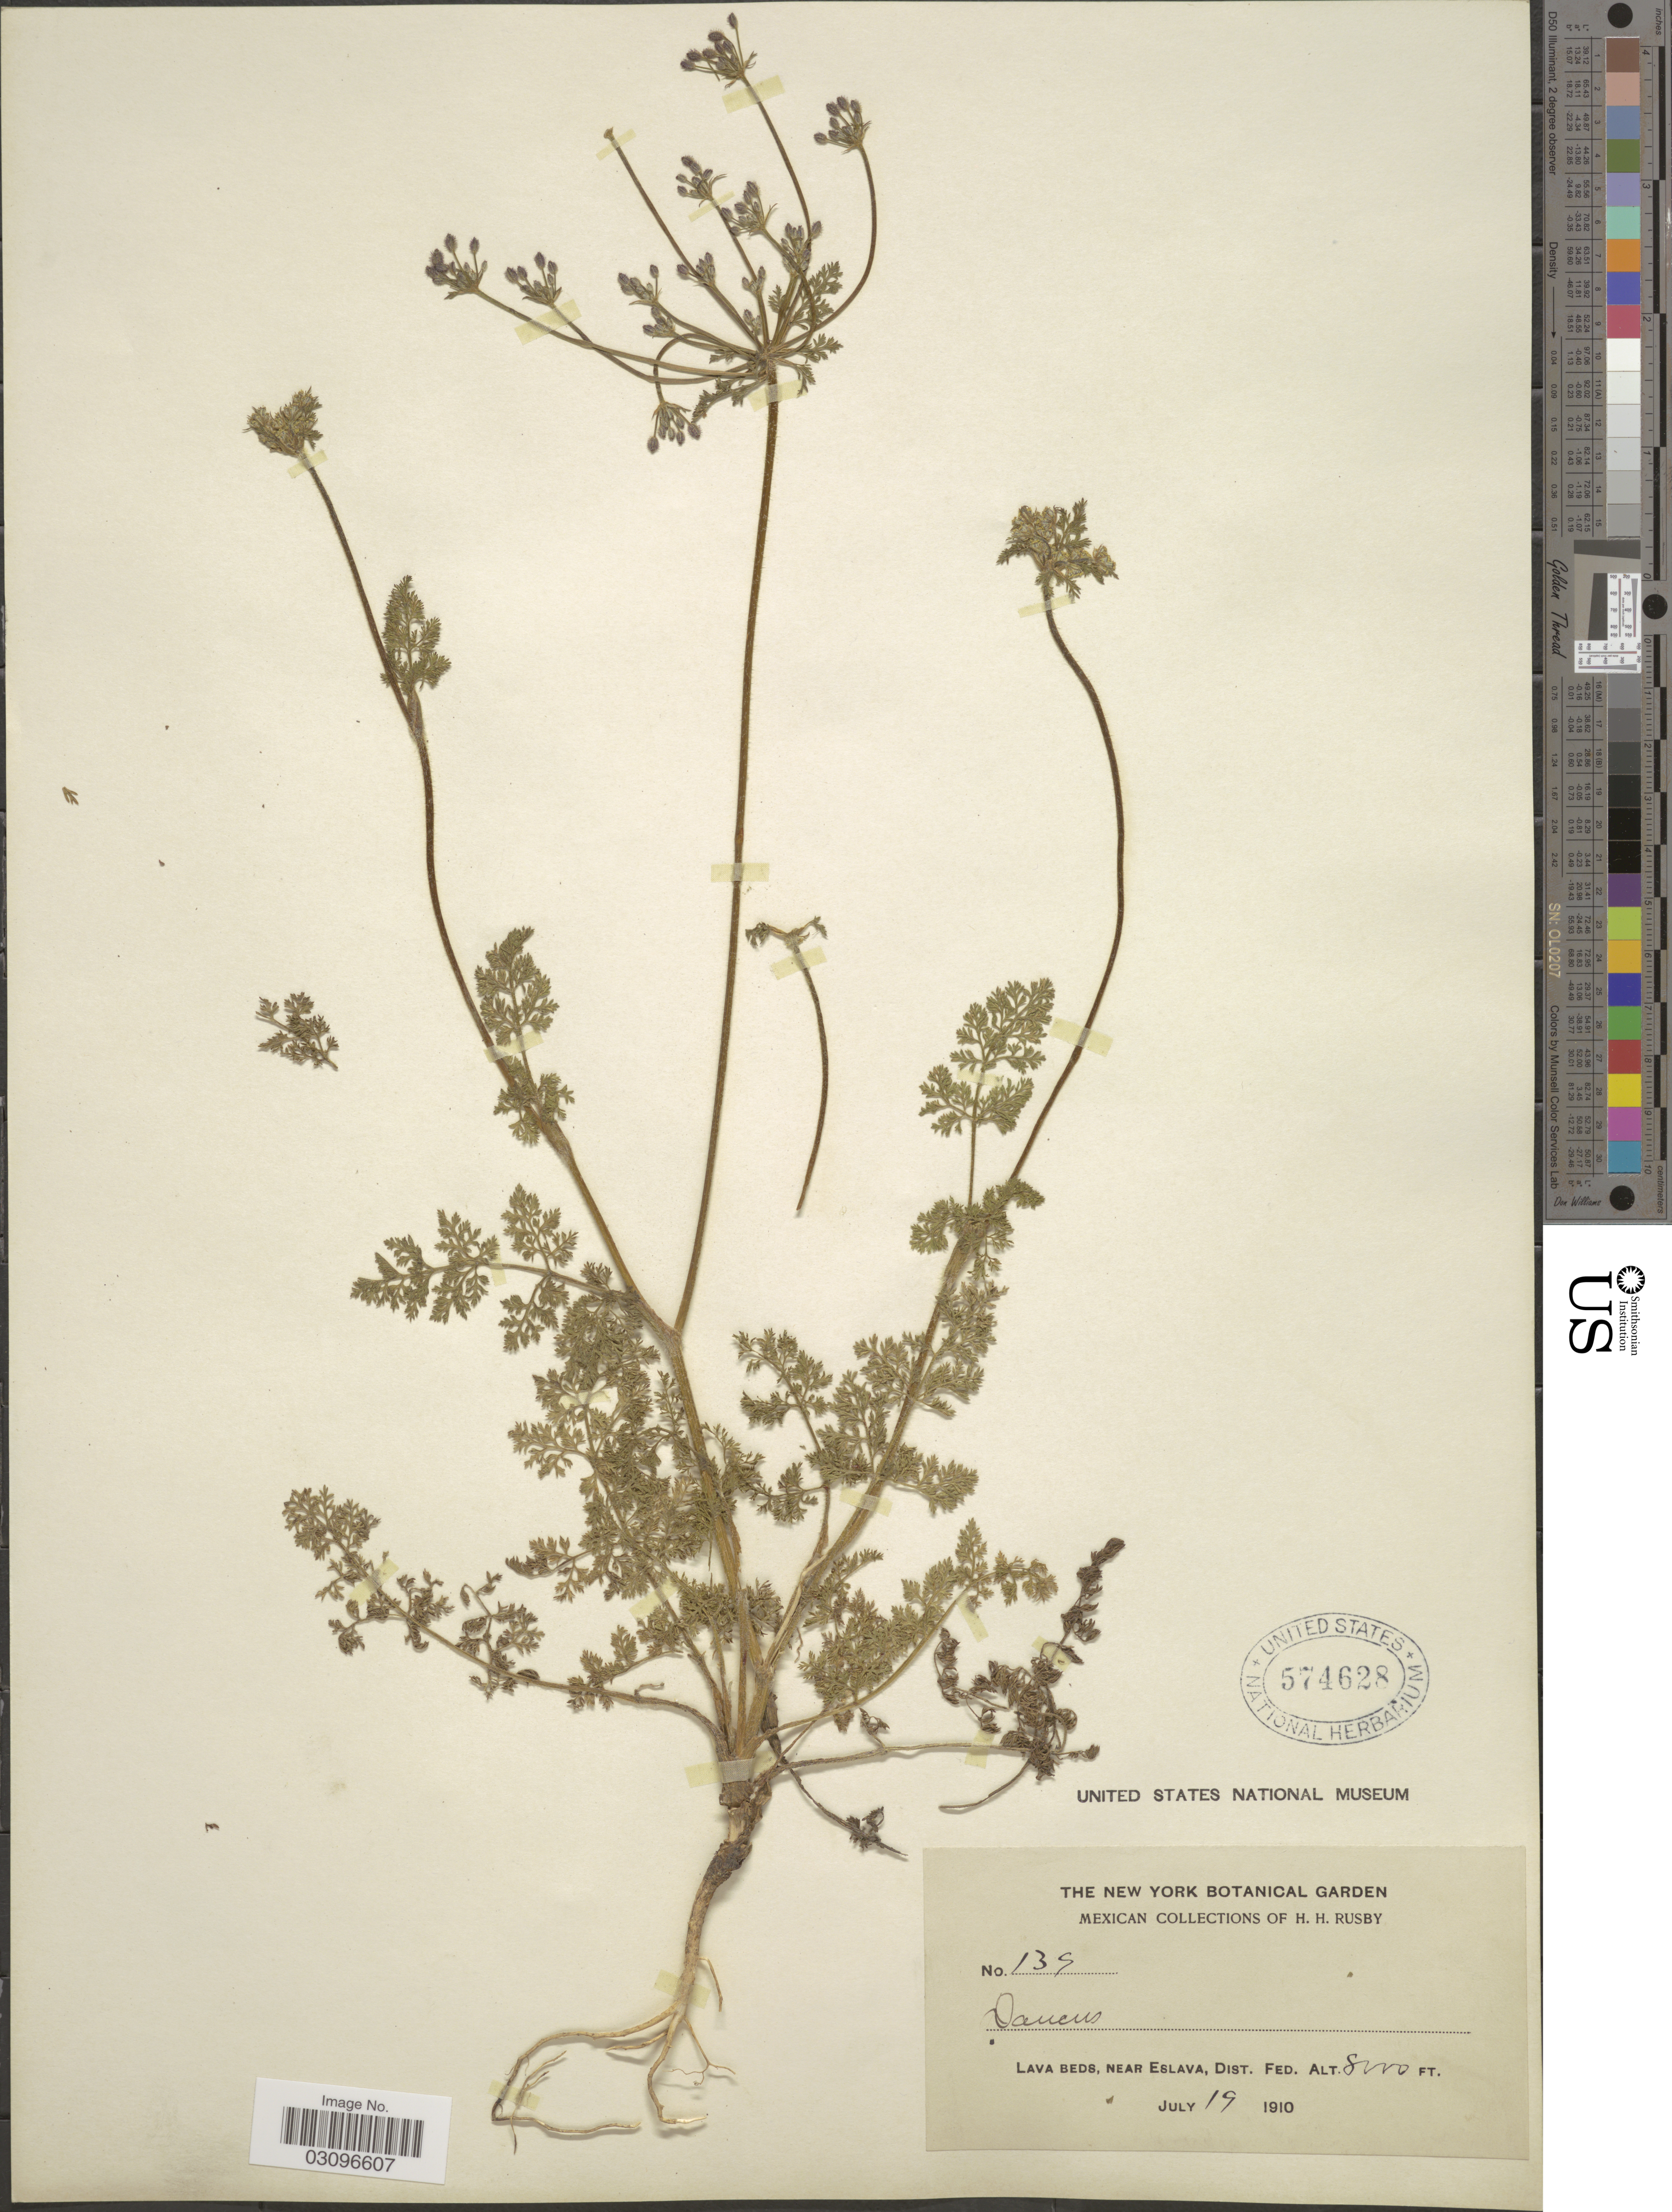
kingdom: Plantae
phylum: Tracheophyta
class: Magnoliopsida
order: Apiales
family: Apiaceae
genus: Daucus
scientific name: Daucus montanus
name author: Humb. & Bonpl. ex Spreng.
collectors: H. H. Rusby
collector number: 139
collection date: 1910-07-19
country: Mexico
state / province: Distrito Federal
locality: Lava beds, near Eslava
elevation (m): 2438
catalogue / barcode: US 574628